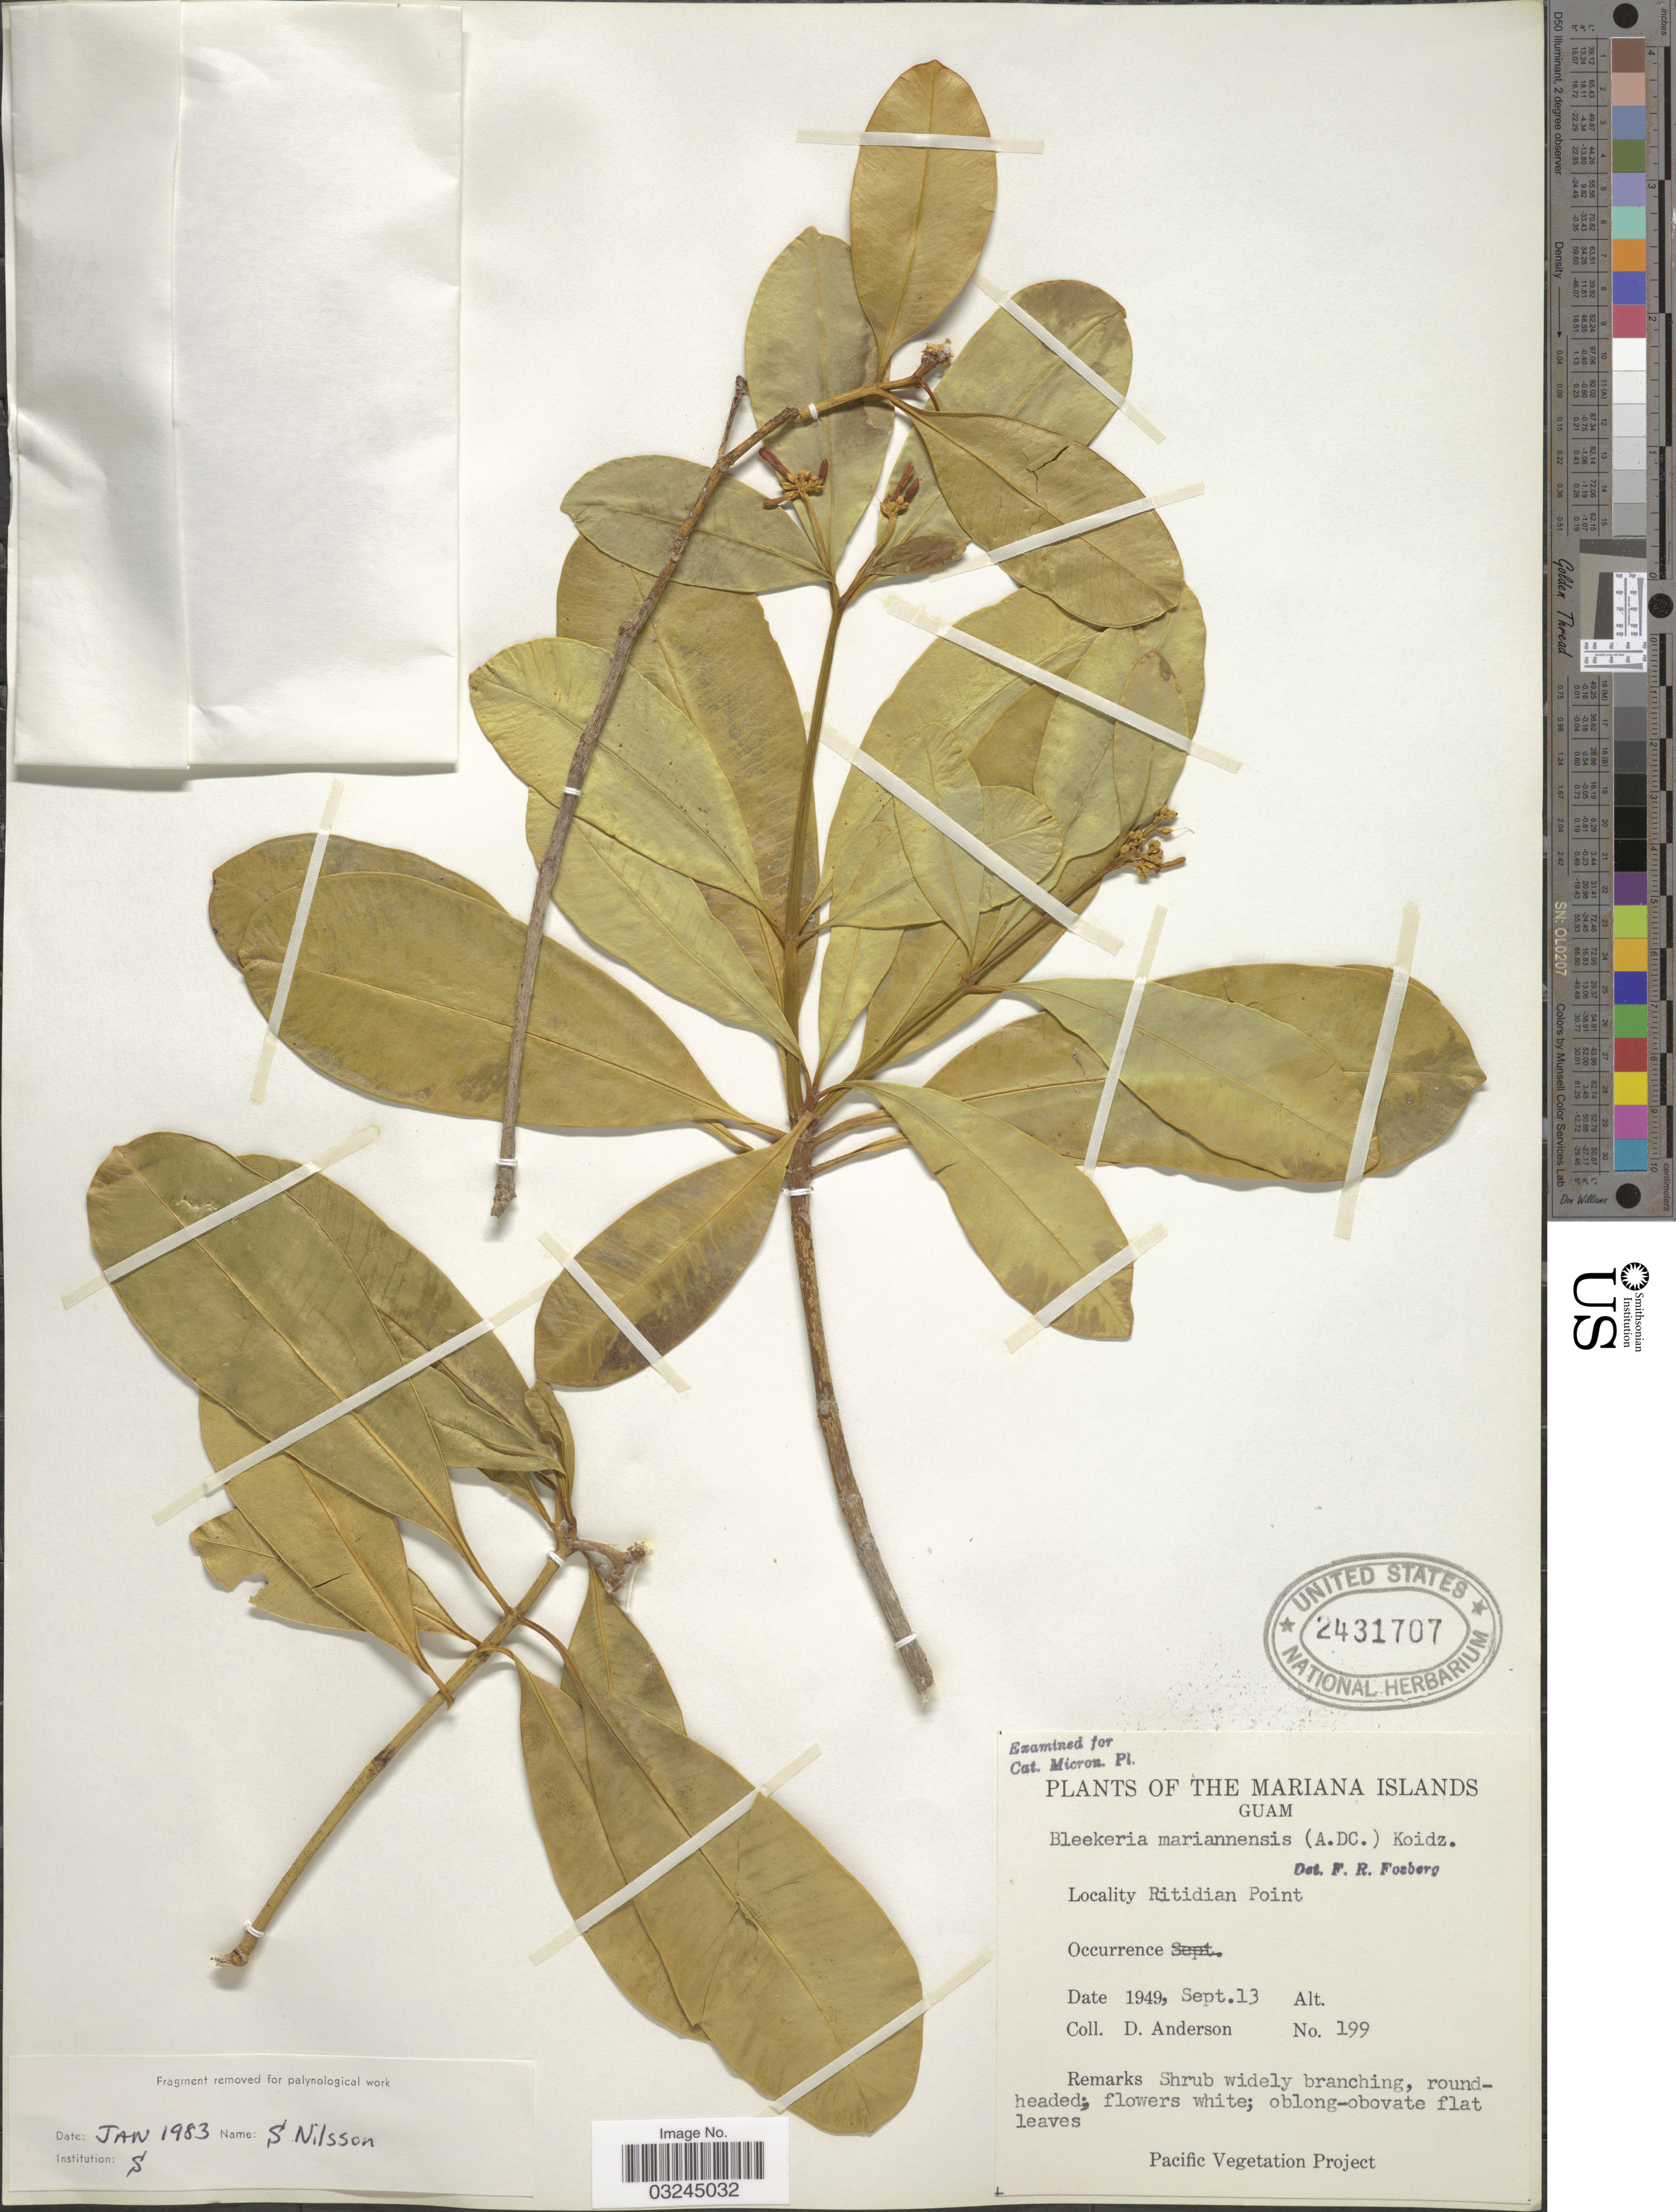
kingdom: Plantae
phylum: Tracheophyta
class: Magnoliopsida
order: Gentianales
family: Apocynaceae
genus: Ochrosia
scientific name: Ochrosia mariannensis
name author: A. DC.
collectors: D. Anderson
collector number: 199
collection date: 1949-09-13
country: Guam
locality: The Mariana Islands. Ritidian Point.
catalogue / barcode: US 2431707